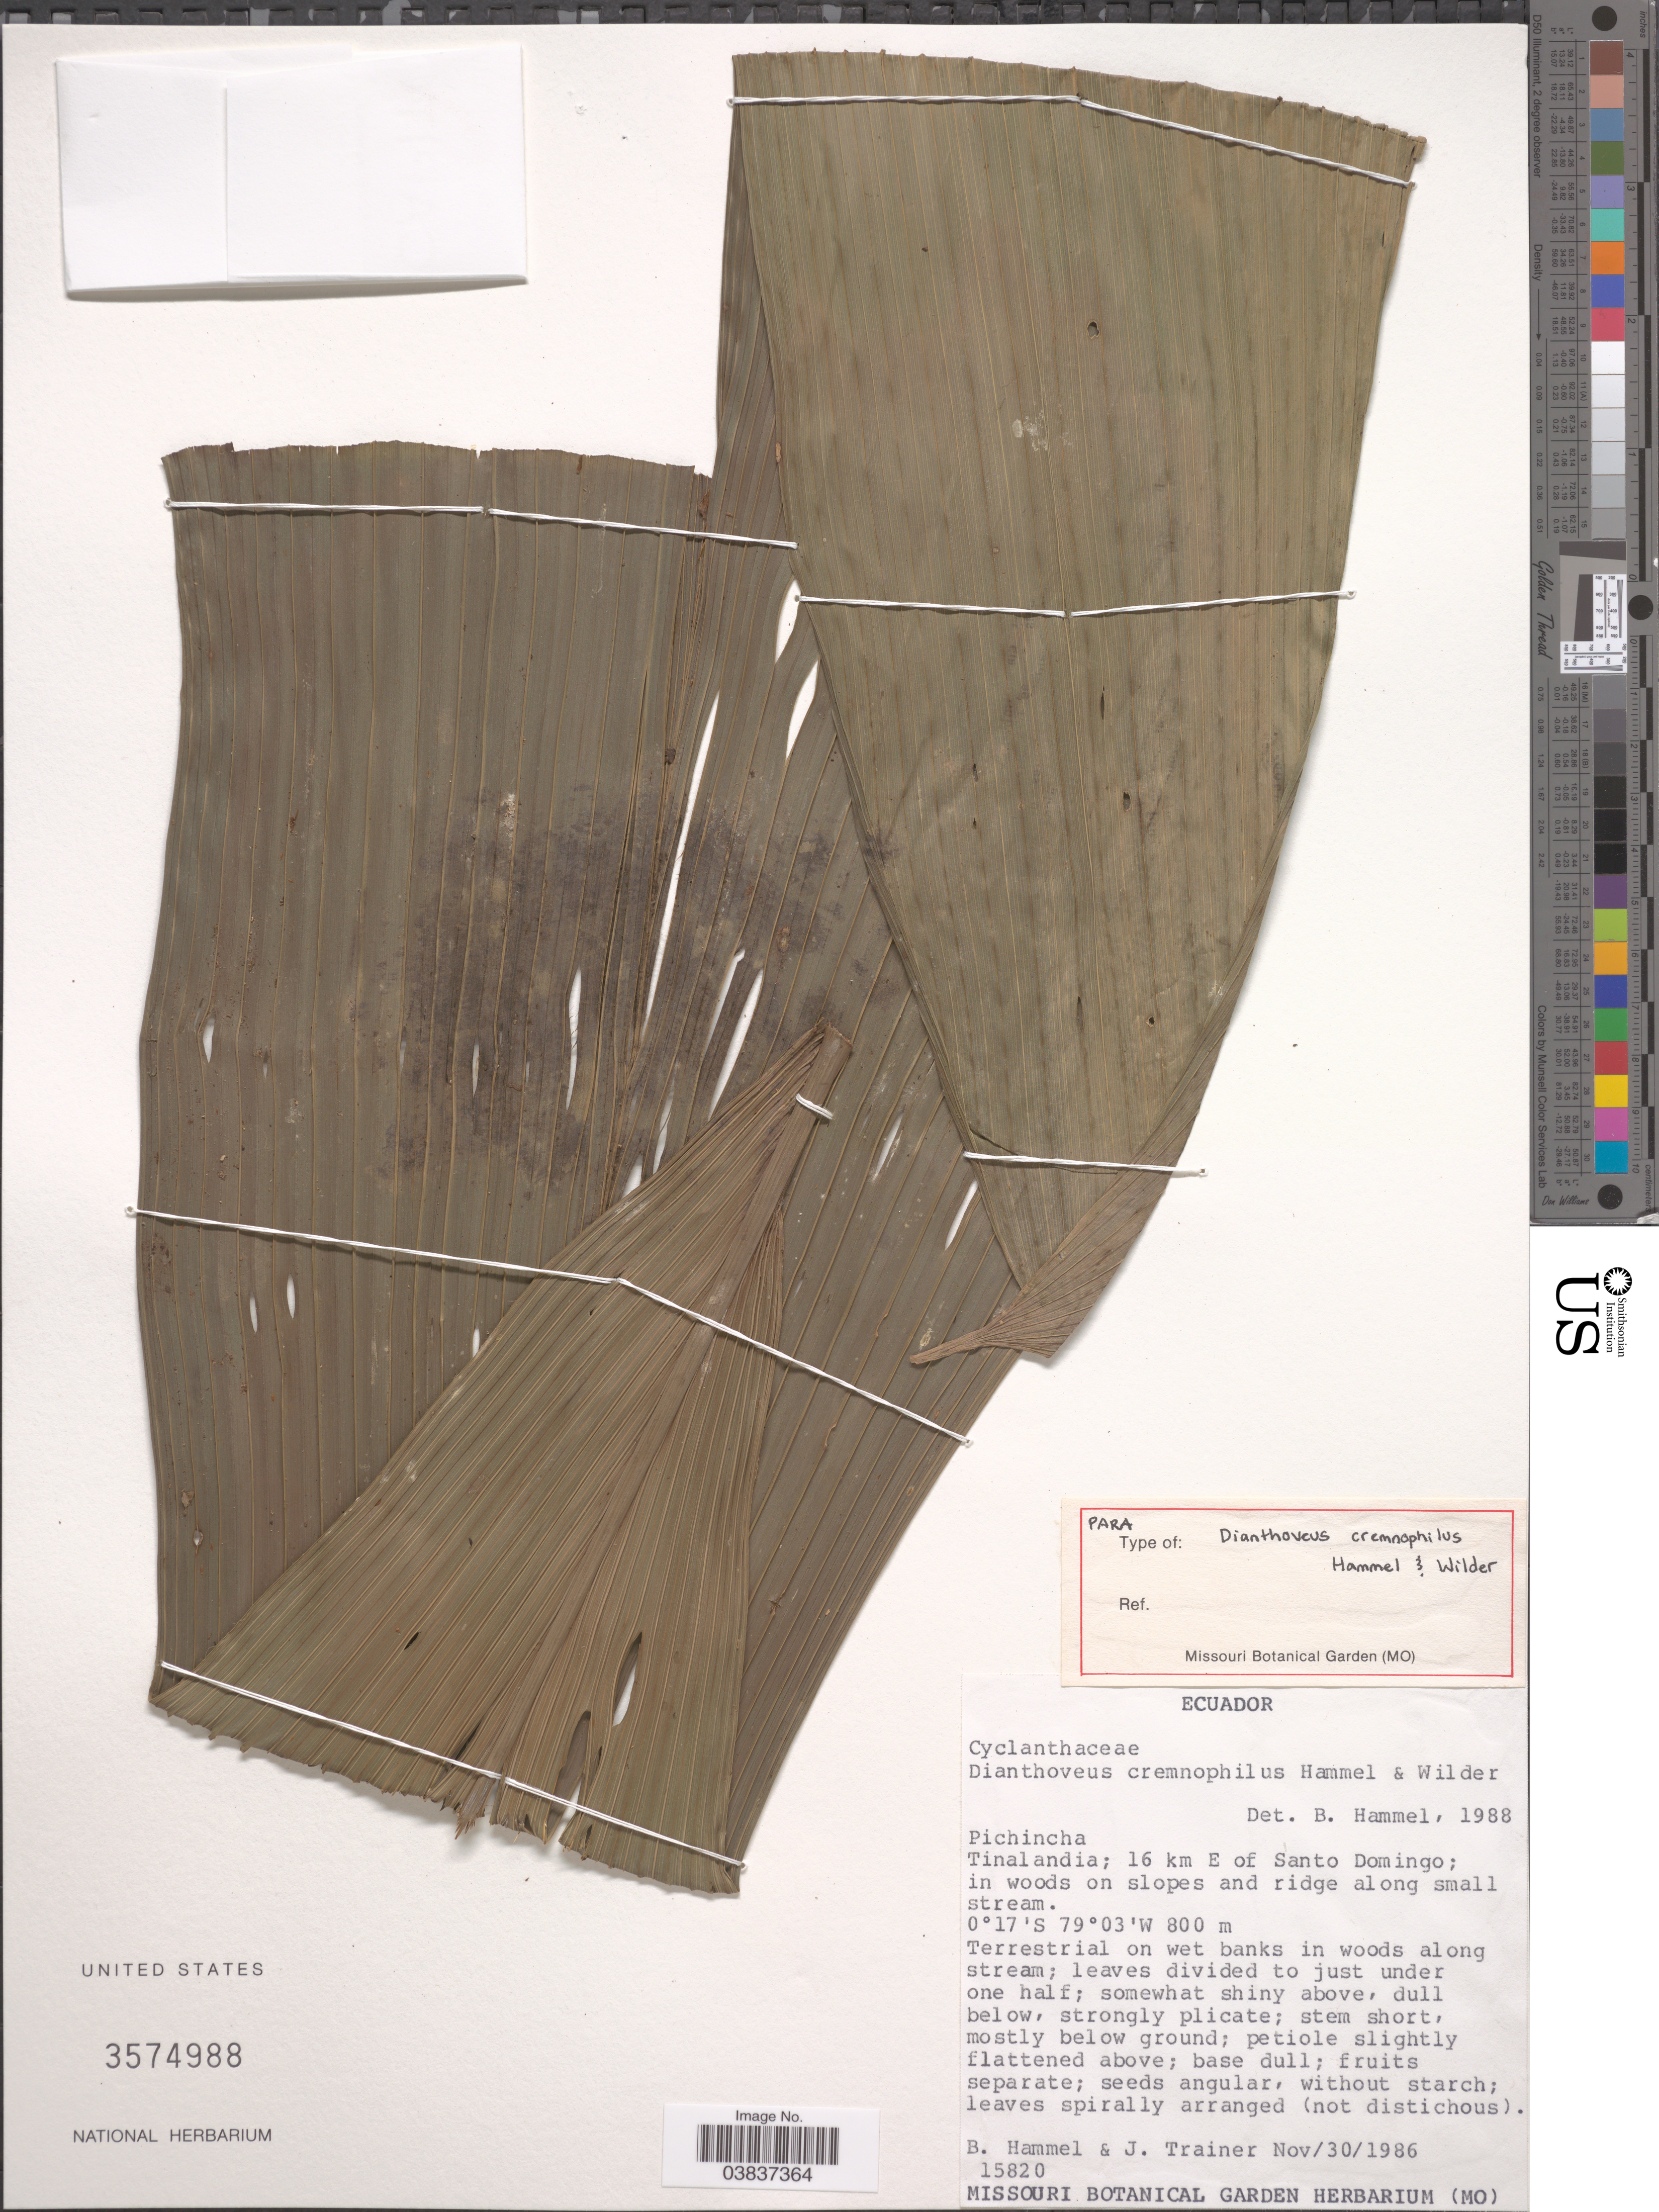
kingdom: Plantae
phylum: Tracheophyta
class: Liliopsida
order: Pandanales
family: Cyclanthaceae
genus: Dianthoveus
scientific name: Dianthoveus cremnophilus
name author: Hammel & Wilder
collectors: B. Hammel & J. Trainer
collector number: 15820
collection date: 1986-11-30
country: Ecuador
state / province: Pichincha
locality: Tinalandia; 16 km E of Santo Domingo; on slopes and ridge along small stream.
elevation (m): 800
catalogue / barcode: US 3574988